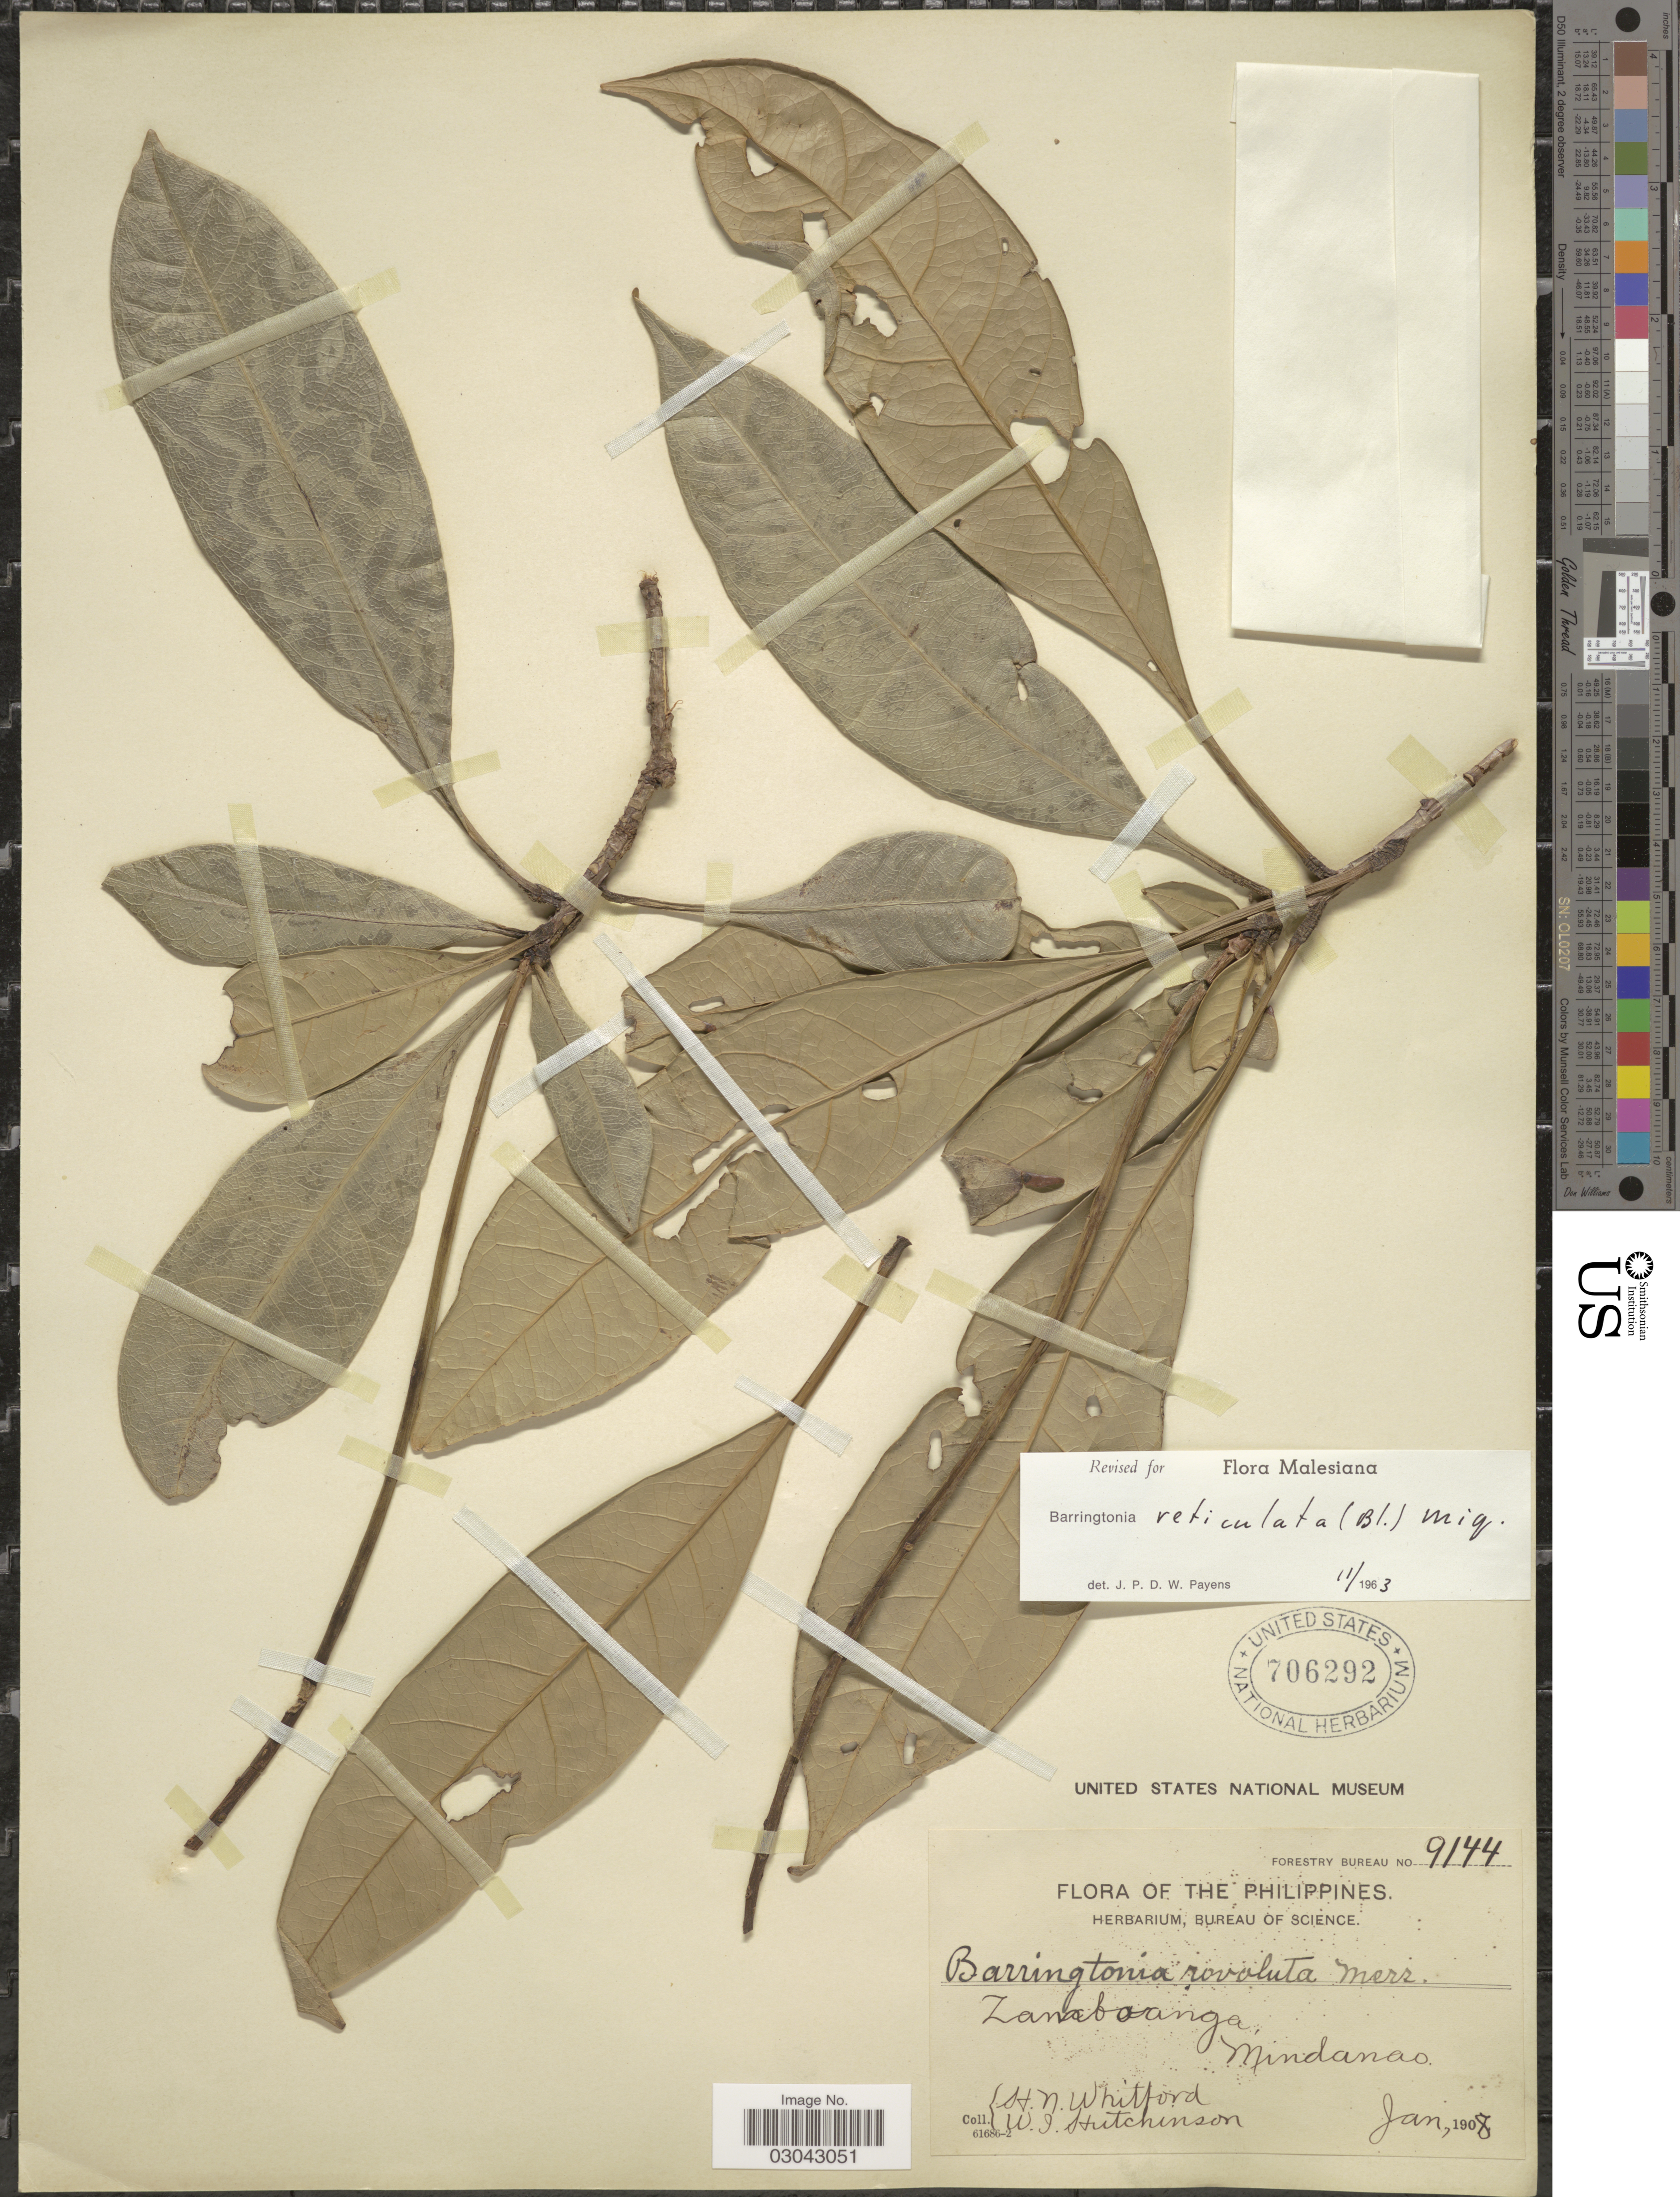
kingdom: Plantae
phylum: Tracheophyta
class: Magnoliopsida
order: Ericales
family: Lecythidaceae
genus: Barringtonia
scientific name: Barringtonia reticulata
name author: (Blume) Miq.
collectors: H. N. Whitford & W. J. Hutchinson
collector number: Forestry Bureau 9144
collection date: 1908-01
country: Philippines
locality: Zamboanga, Mindanao.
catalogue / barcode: US 706292